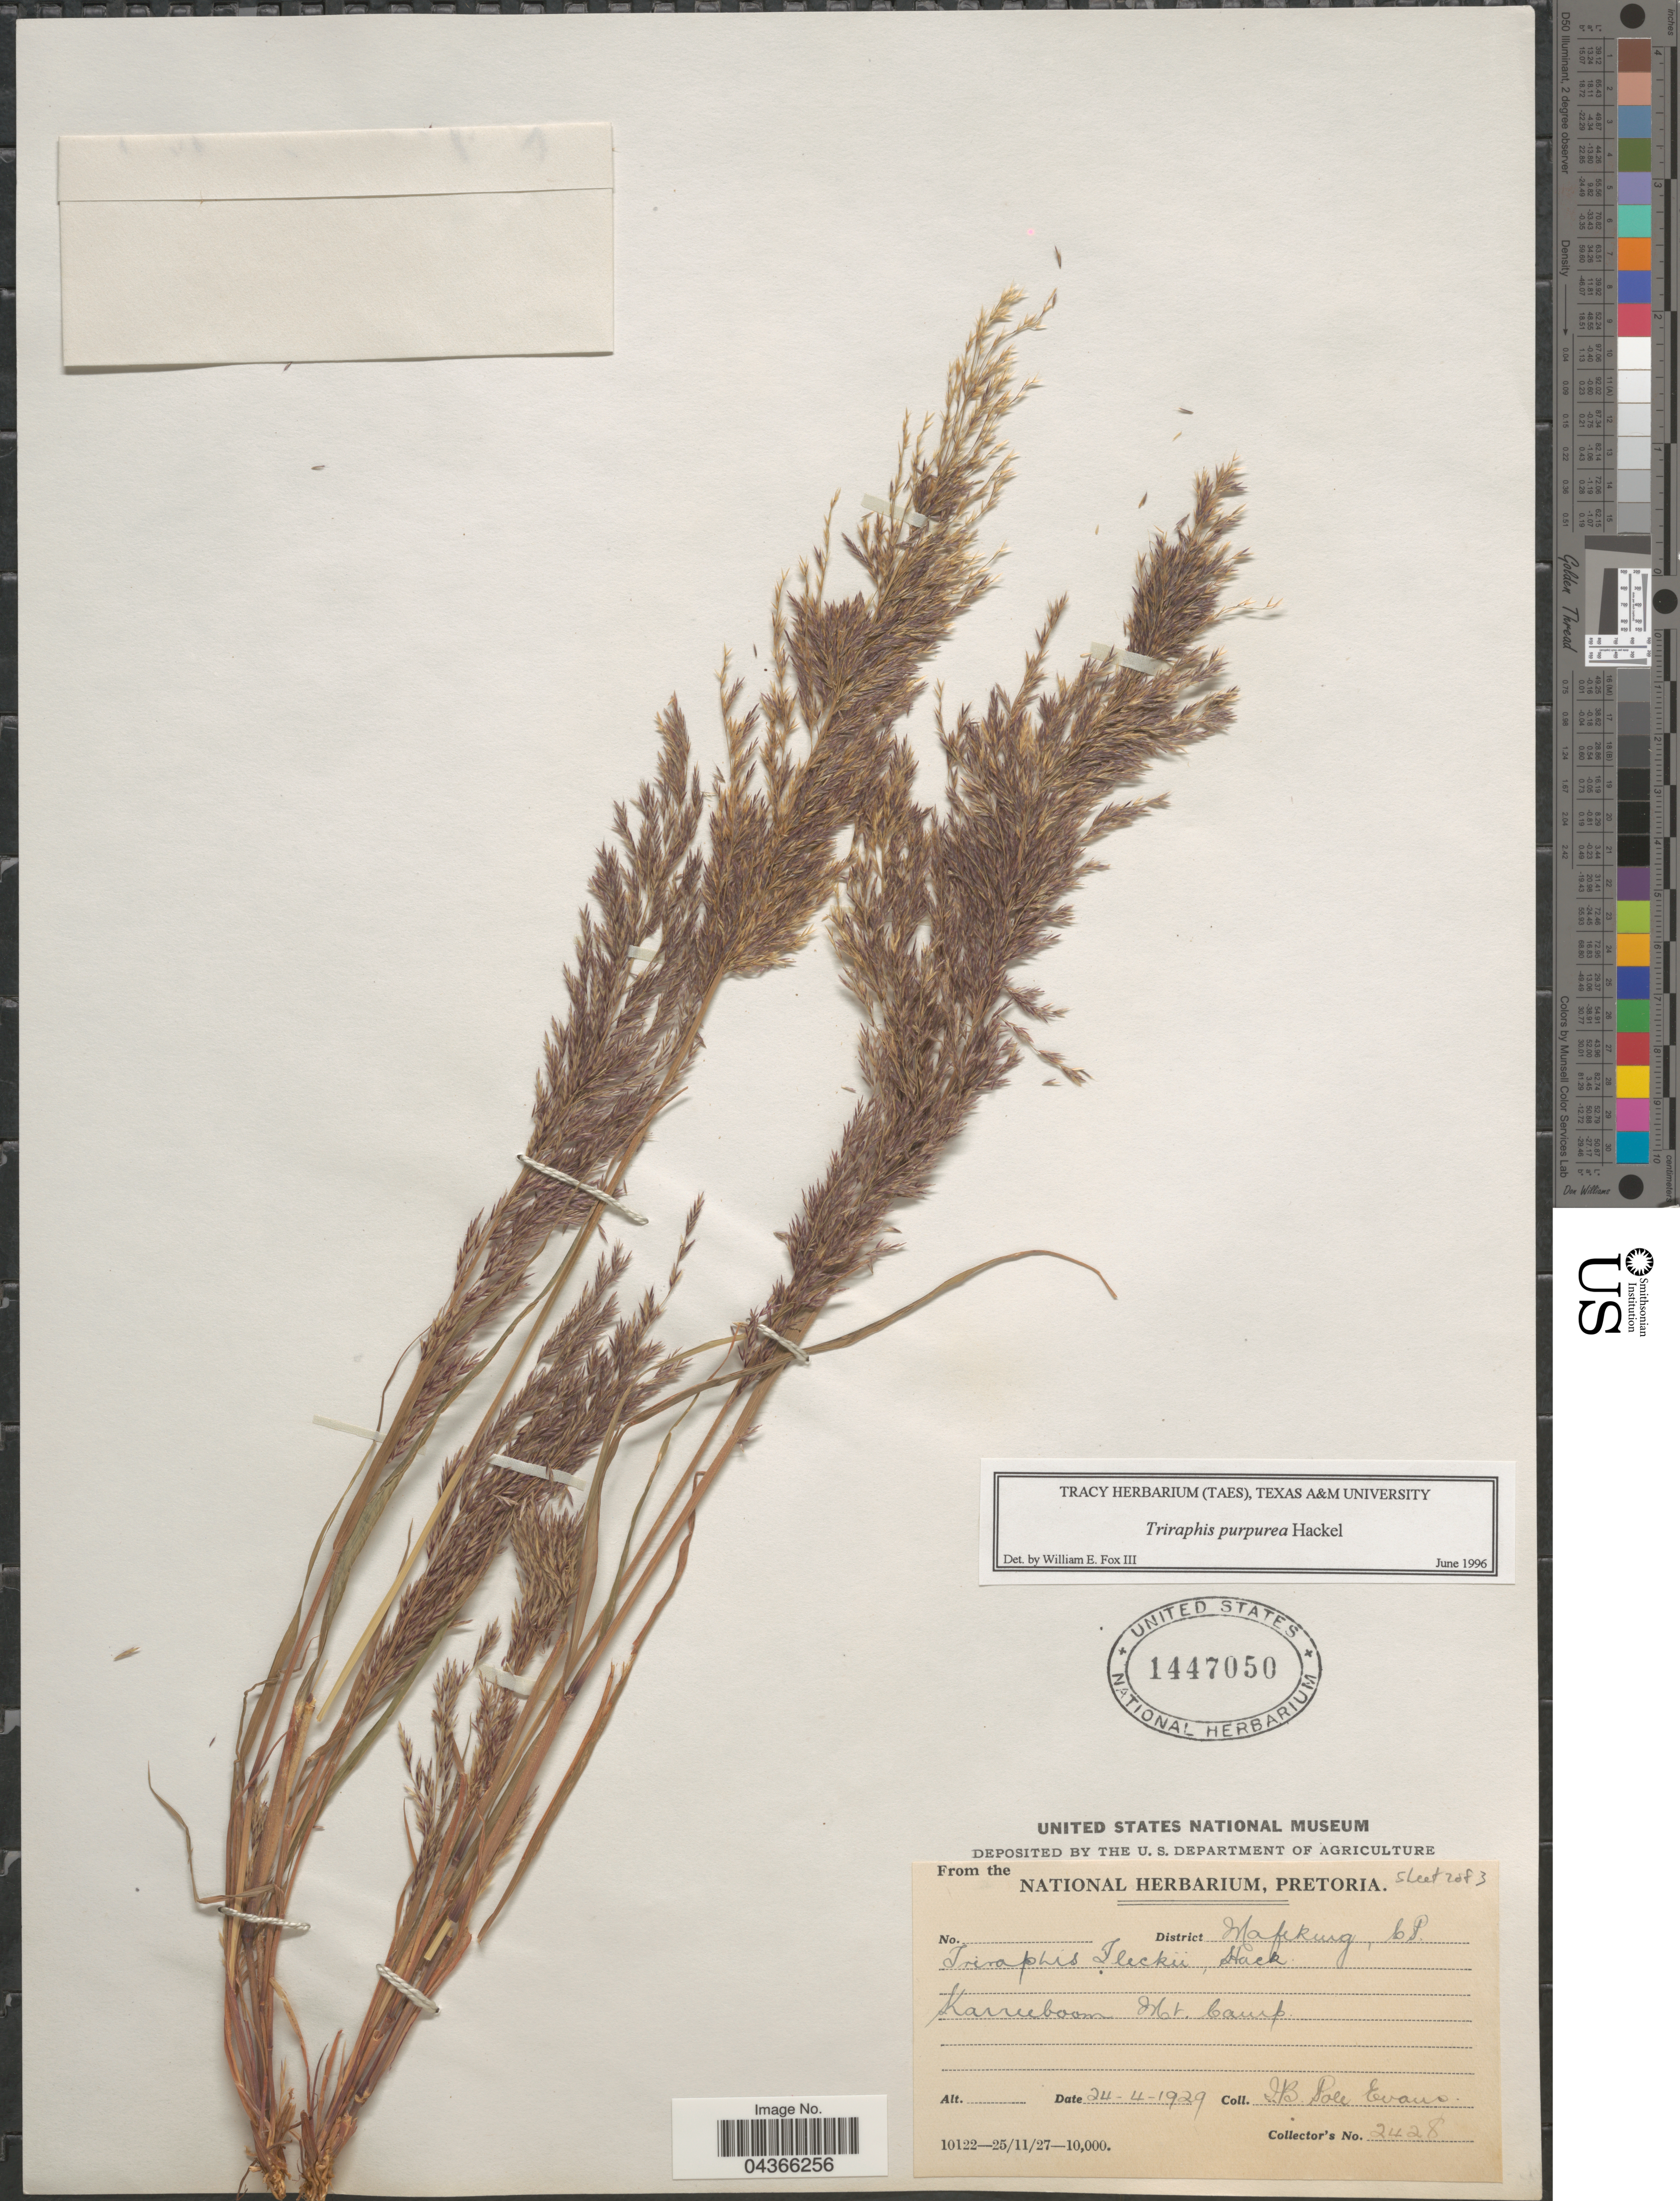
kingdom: Plantae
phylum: Tracheophyta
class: Liliopsida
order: Poales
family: Poaceae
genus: Triraphis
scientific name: Triraphis purpurea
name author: Hack.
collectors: I. B. Pole-Evans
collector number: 2428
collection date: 1929-04-24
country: South Africa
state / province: North West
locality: District Mafeking, CP. Karreeboom Mt. Camp.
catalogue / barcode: US 1447050